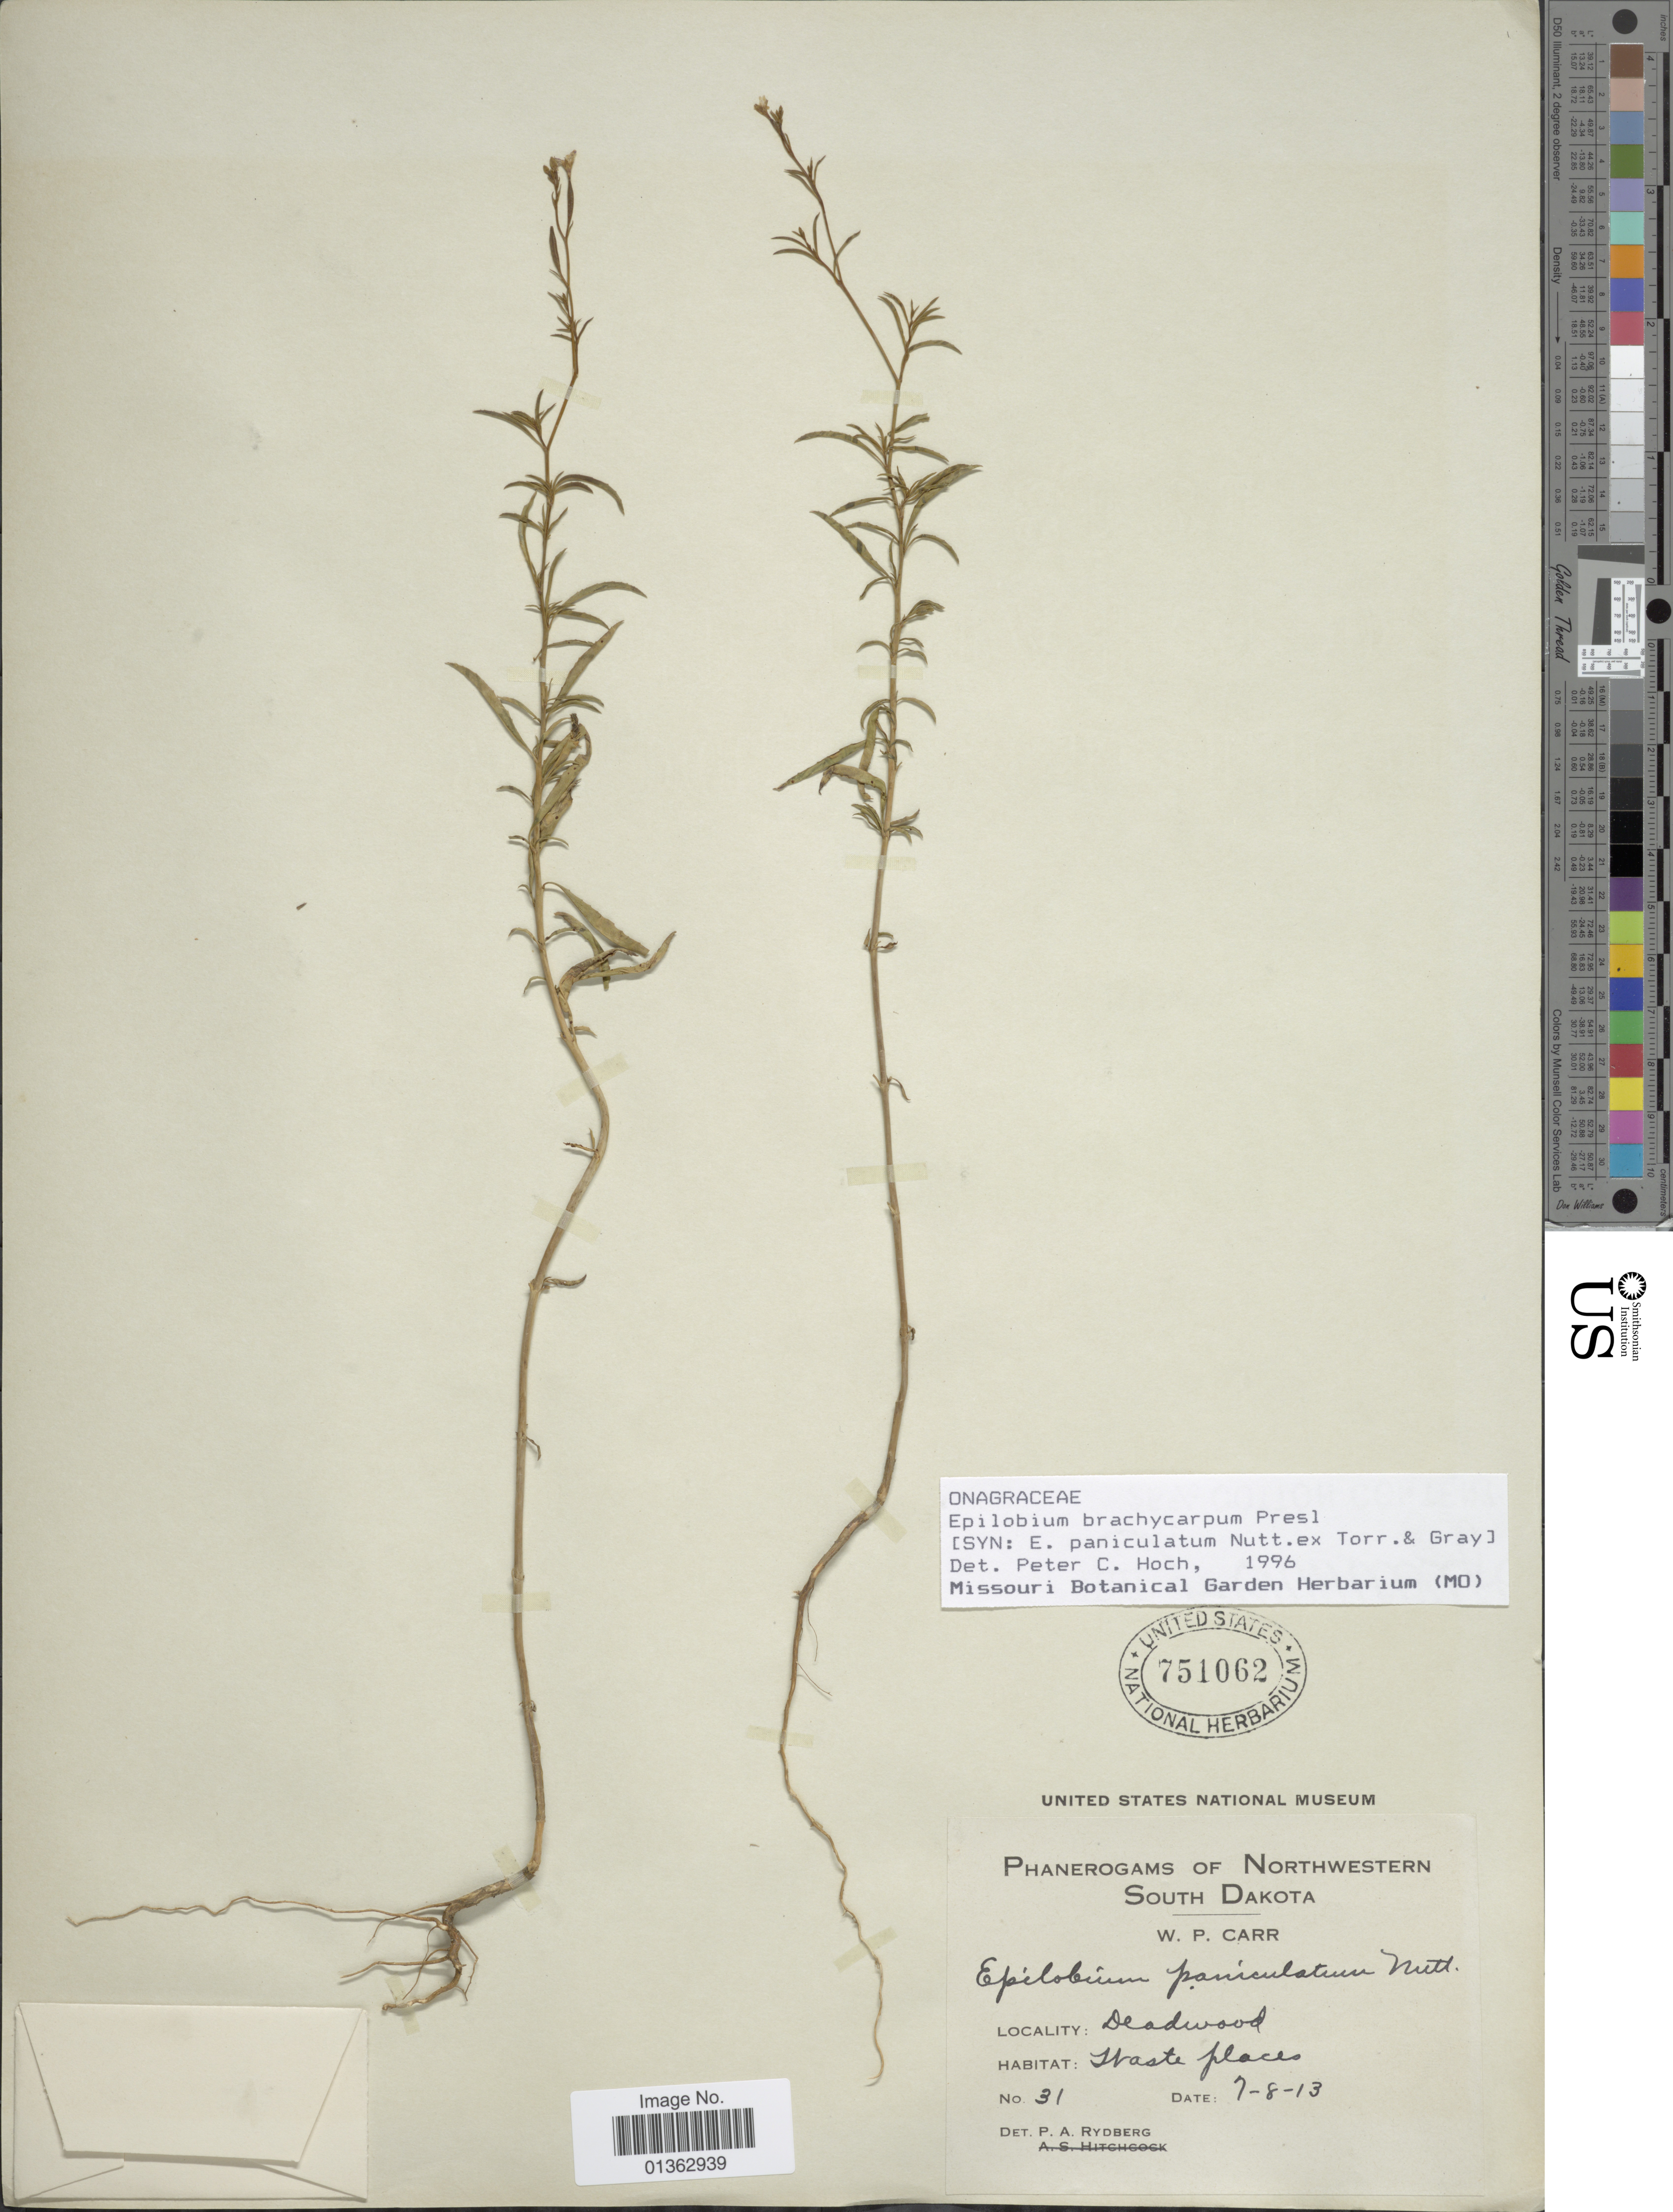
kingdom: Plantae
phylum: Tracheophyta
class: Magnoliopsida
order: Myrtales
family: Onagraceae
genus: Epilobium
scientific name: Epilobium brachycarpum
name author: C. Presl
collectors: W. Carr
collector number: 31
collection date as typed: Transcribed d/m/y: 7/8/13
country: United States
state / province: South Dakota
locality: Deadwood.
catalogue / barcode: US 751062